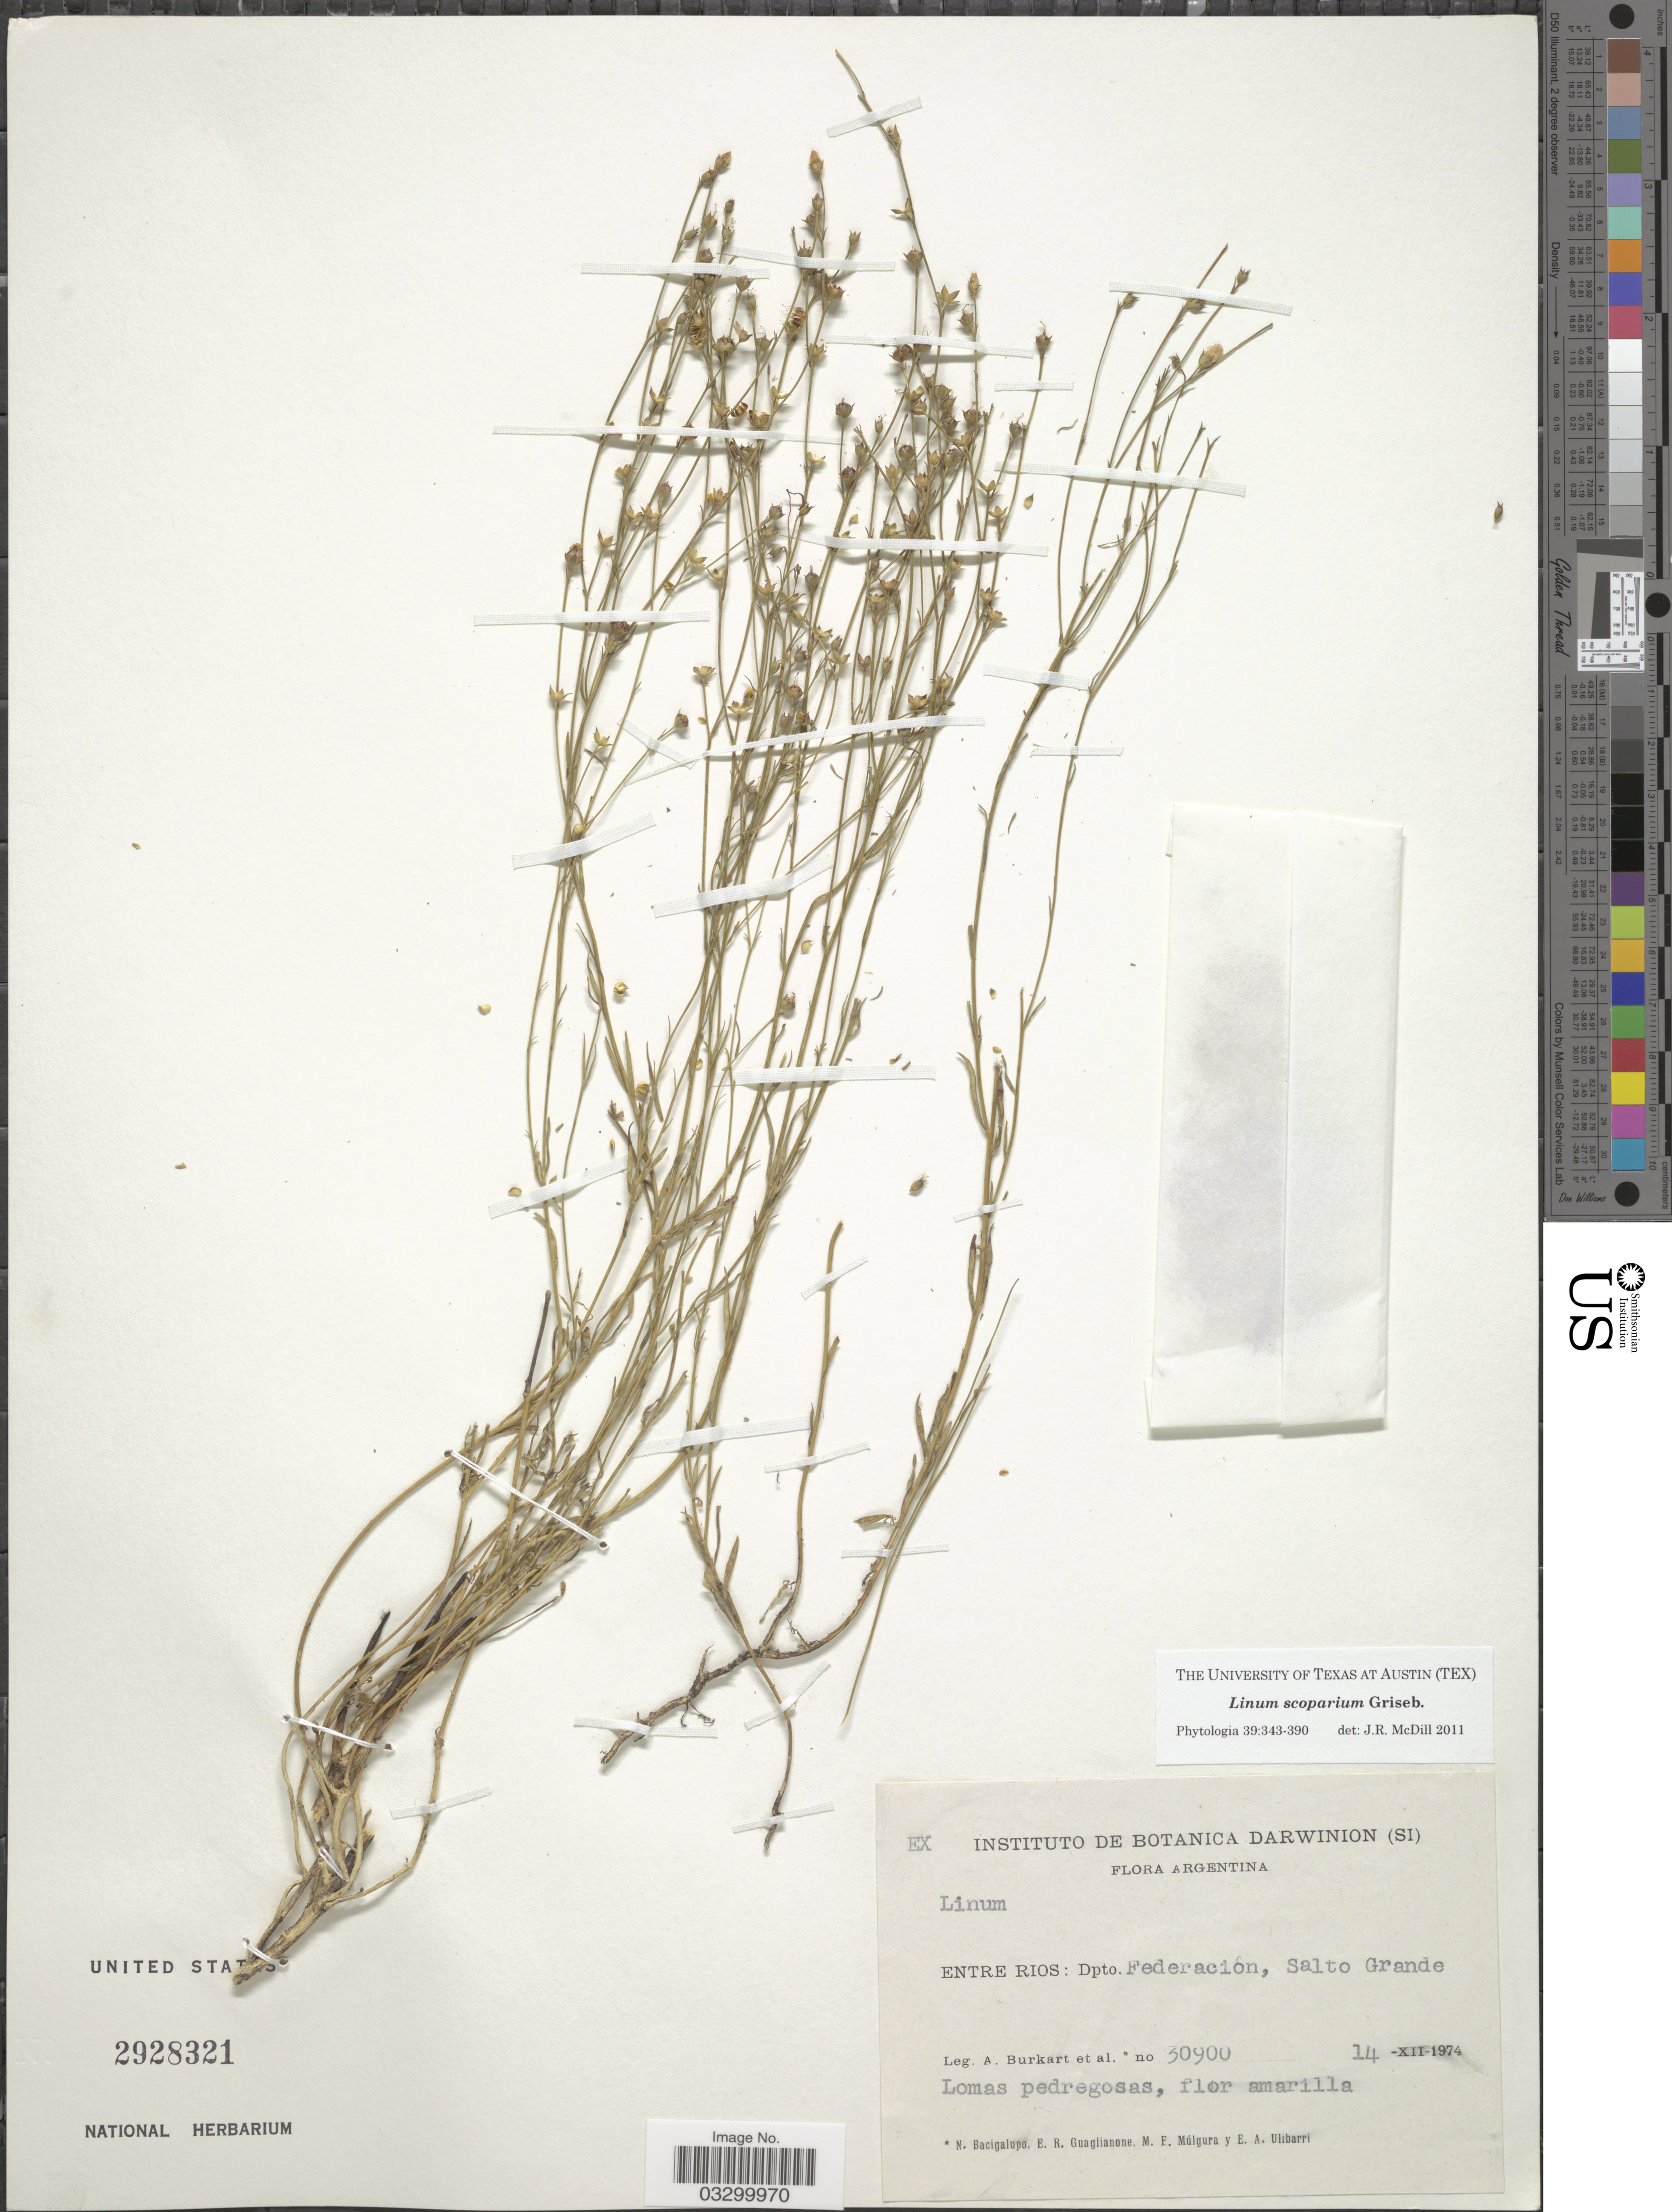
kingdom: Plantae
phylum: Tracheophyta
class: Magnoliopsida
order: Malpighiales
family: Linaceae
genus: Linum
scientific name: Linum scoparium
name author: Griseb.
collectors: A. E. Burkart, N. M. Bacigalupo, E. R. Guaglianone, M. E. Múlgura & E. A. Ulibarri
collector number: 30900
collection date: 1974-12-14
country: Argentina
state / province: Entre Rios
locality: Entre Rios: Dpto. Federación, Salto Grande.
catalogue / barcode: US 2928321